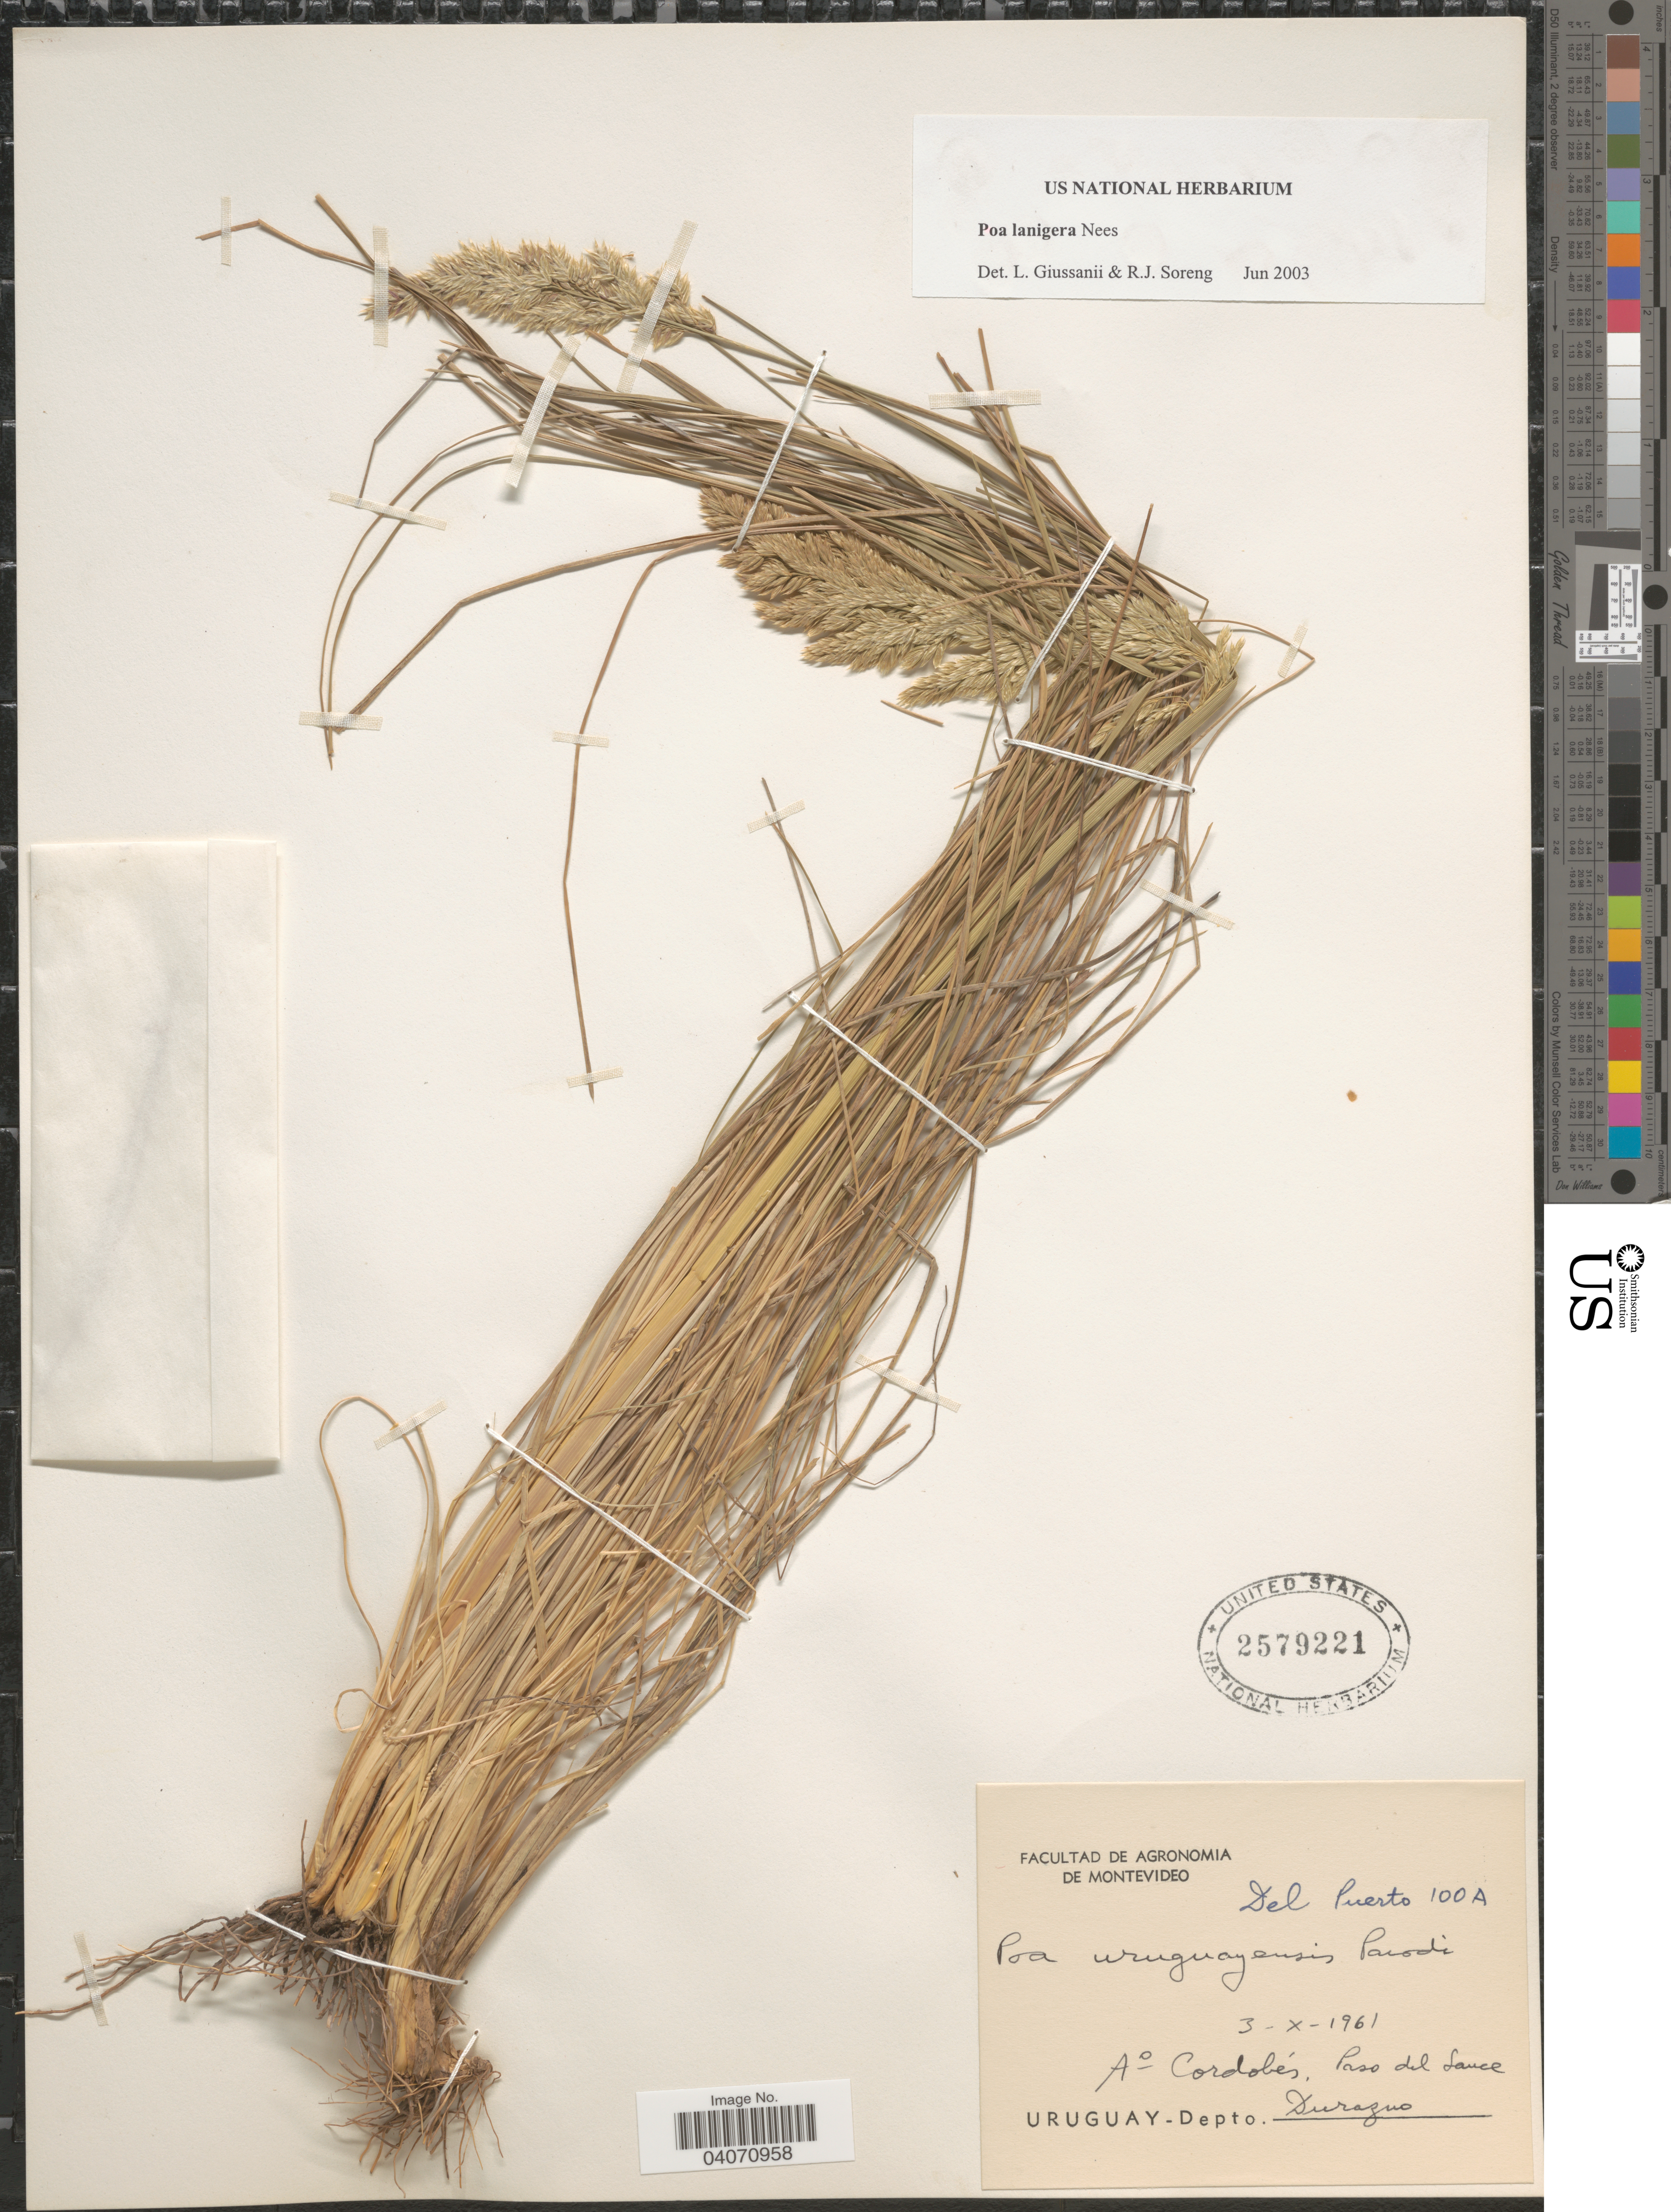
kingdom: Plantae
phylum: Tracheophyta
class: Liliopsida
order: Poales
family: Poaceae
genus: Poa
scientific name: Poa ligularis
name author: Nees ex Steud.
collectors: Del Puerto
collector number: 100A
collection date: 1961-10-03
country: Uruguay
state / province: Durazno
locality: A° Cordobés, Paso del Sauce. Depto. Durazno.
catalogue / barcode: US 2579221